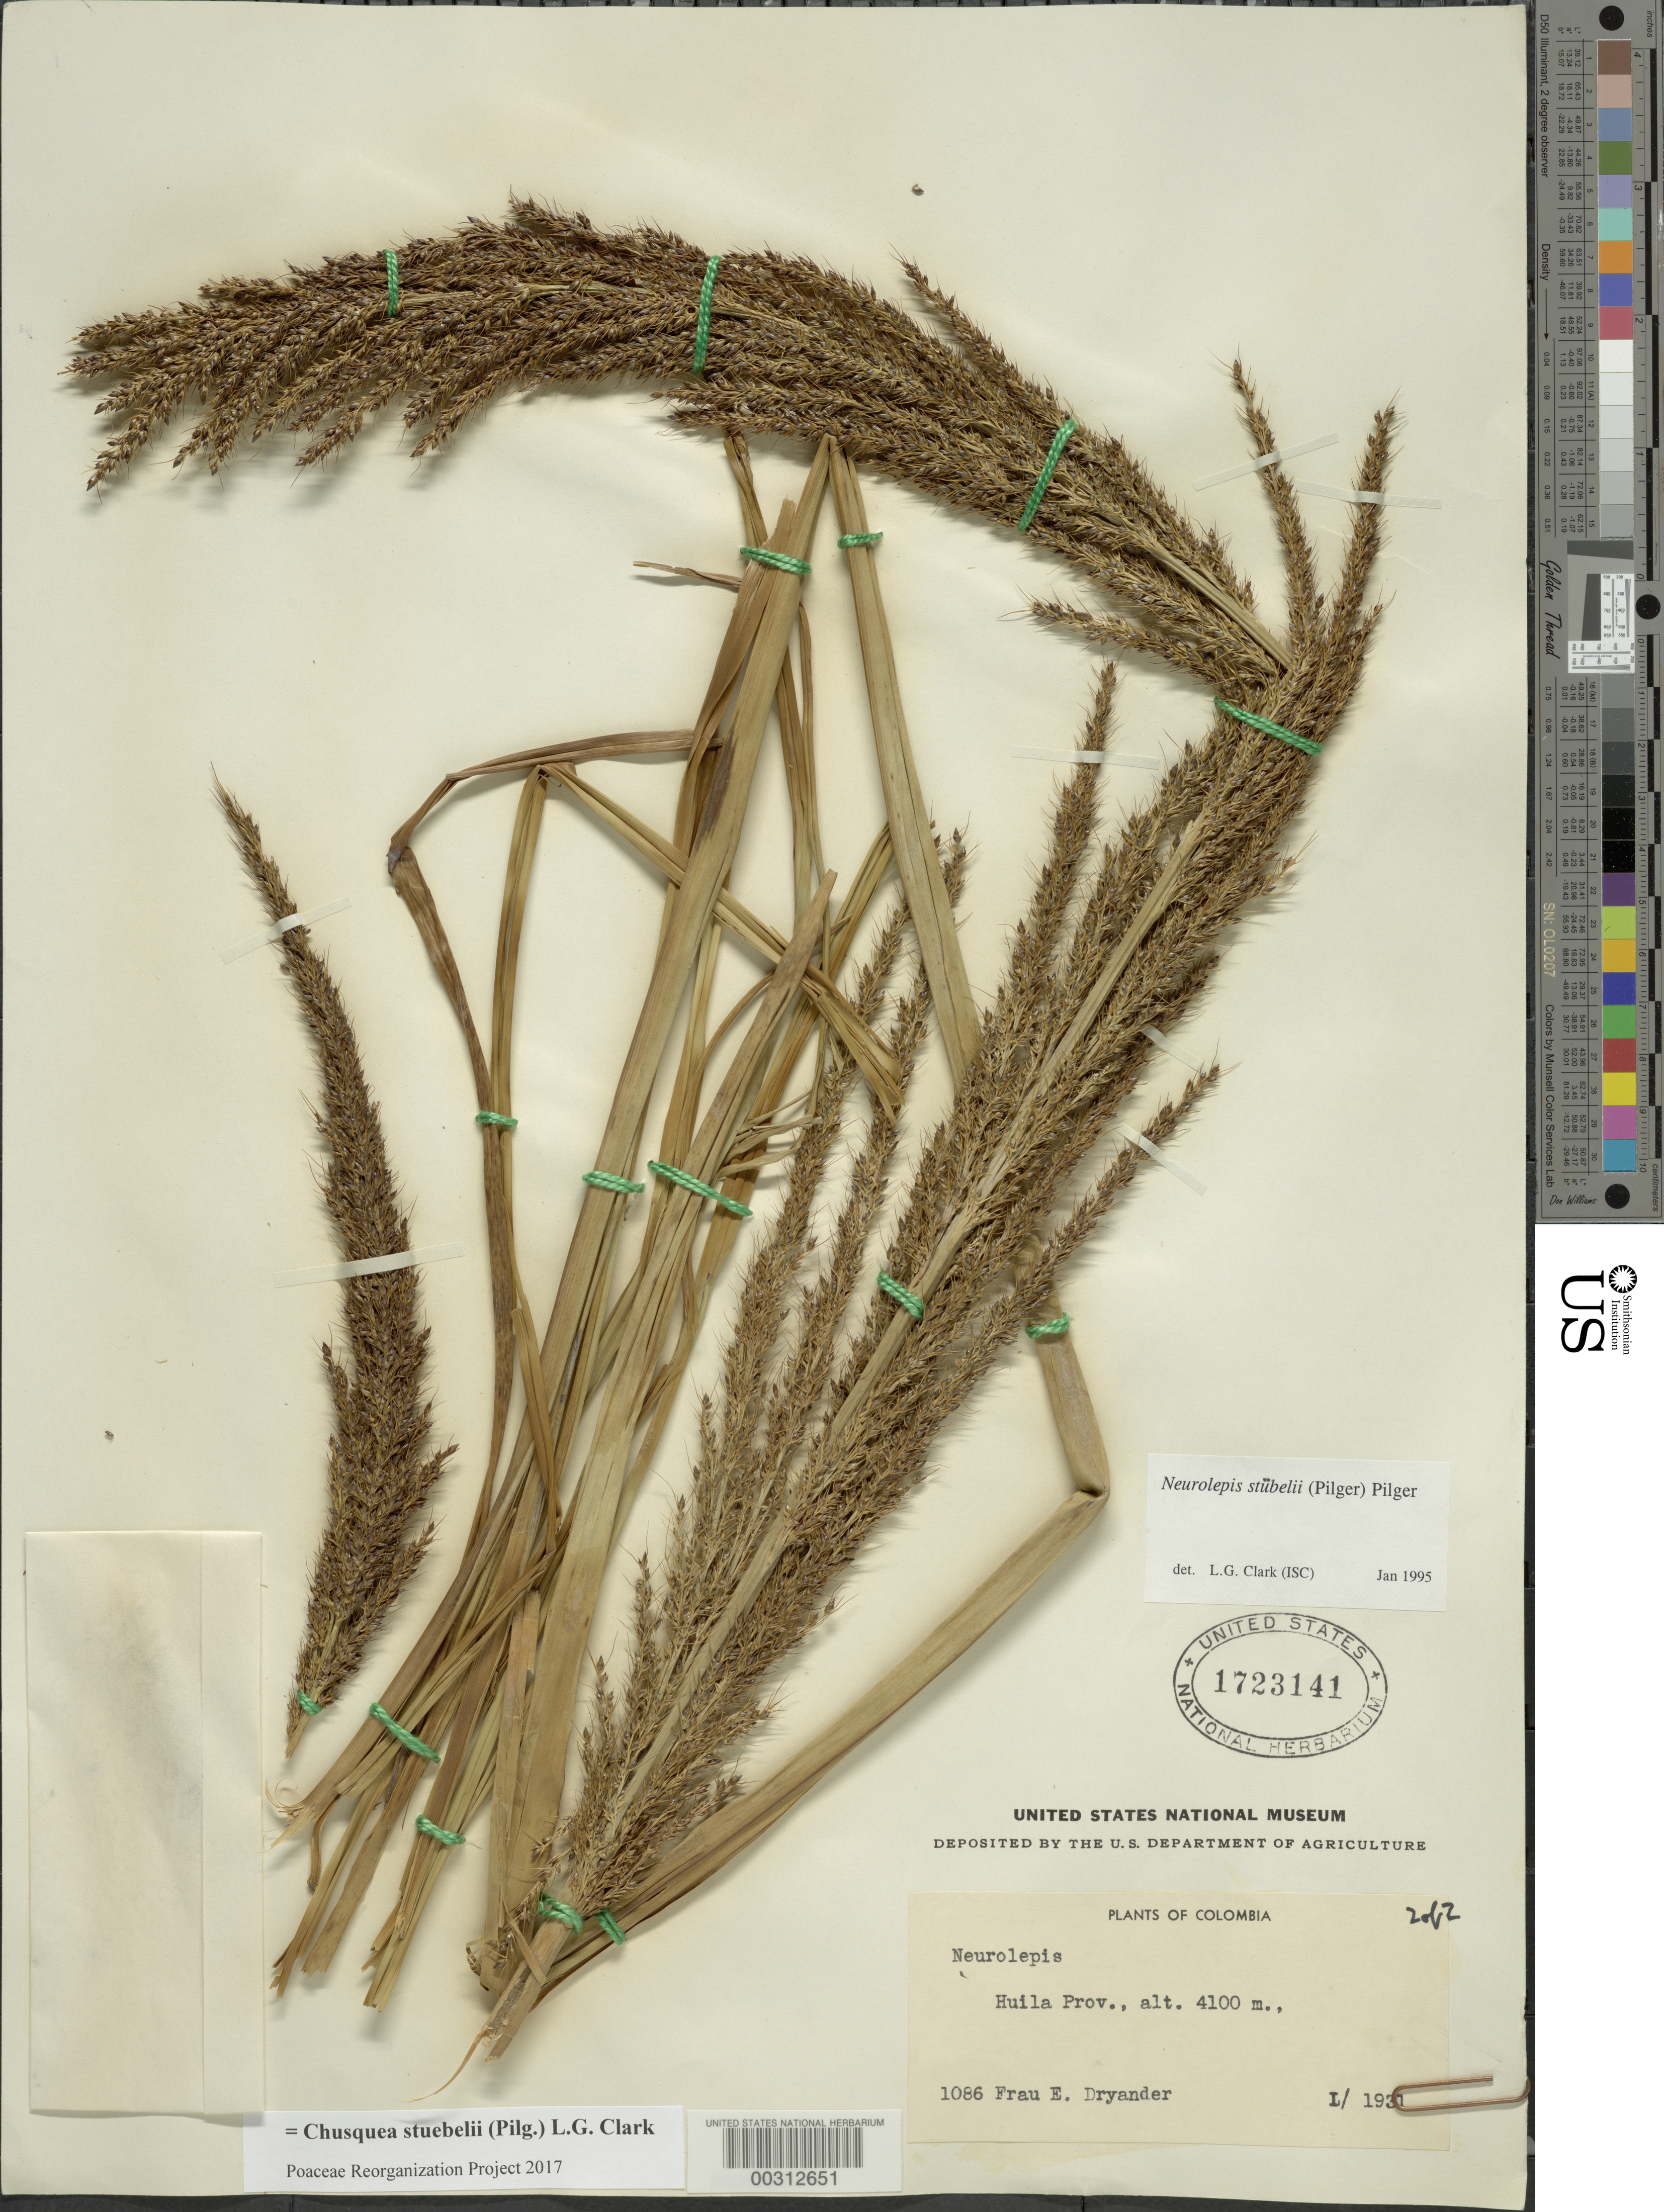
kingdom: Plantae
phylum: Tracheophyta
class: Liliopsida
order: Poales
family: Poaceae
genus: Chusquea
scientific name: Chusquea stuebelii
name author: (Pilg.) L.G. Clark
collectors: E. I. Dryander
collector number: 1086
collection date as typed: Jan 1931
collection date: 1931-01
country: Colombia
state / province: Huila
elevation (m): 4100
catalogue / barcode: US 1723141